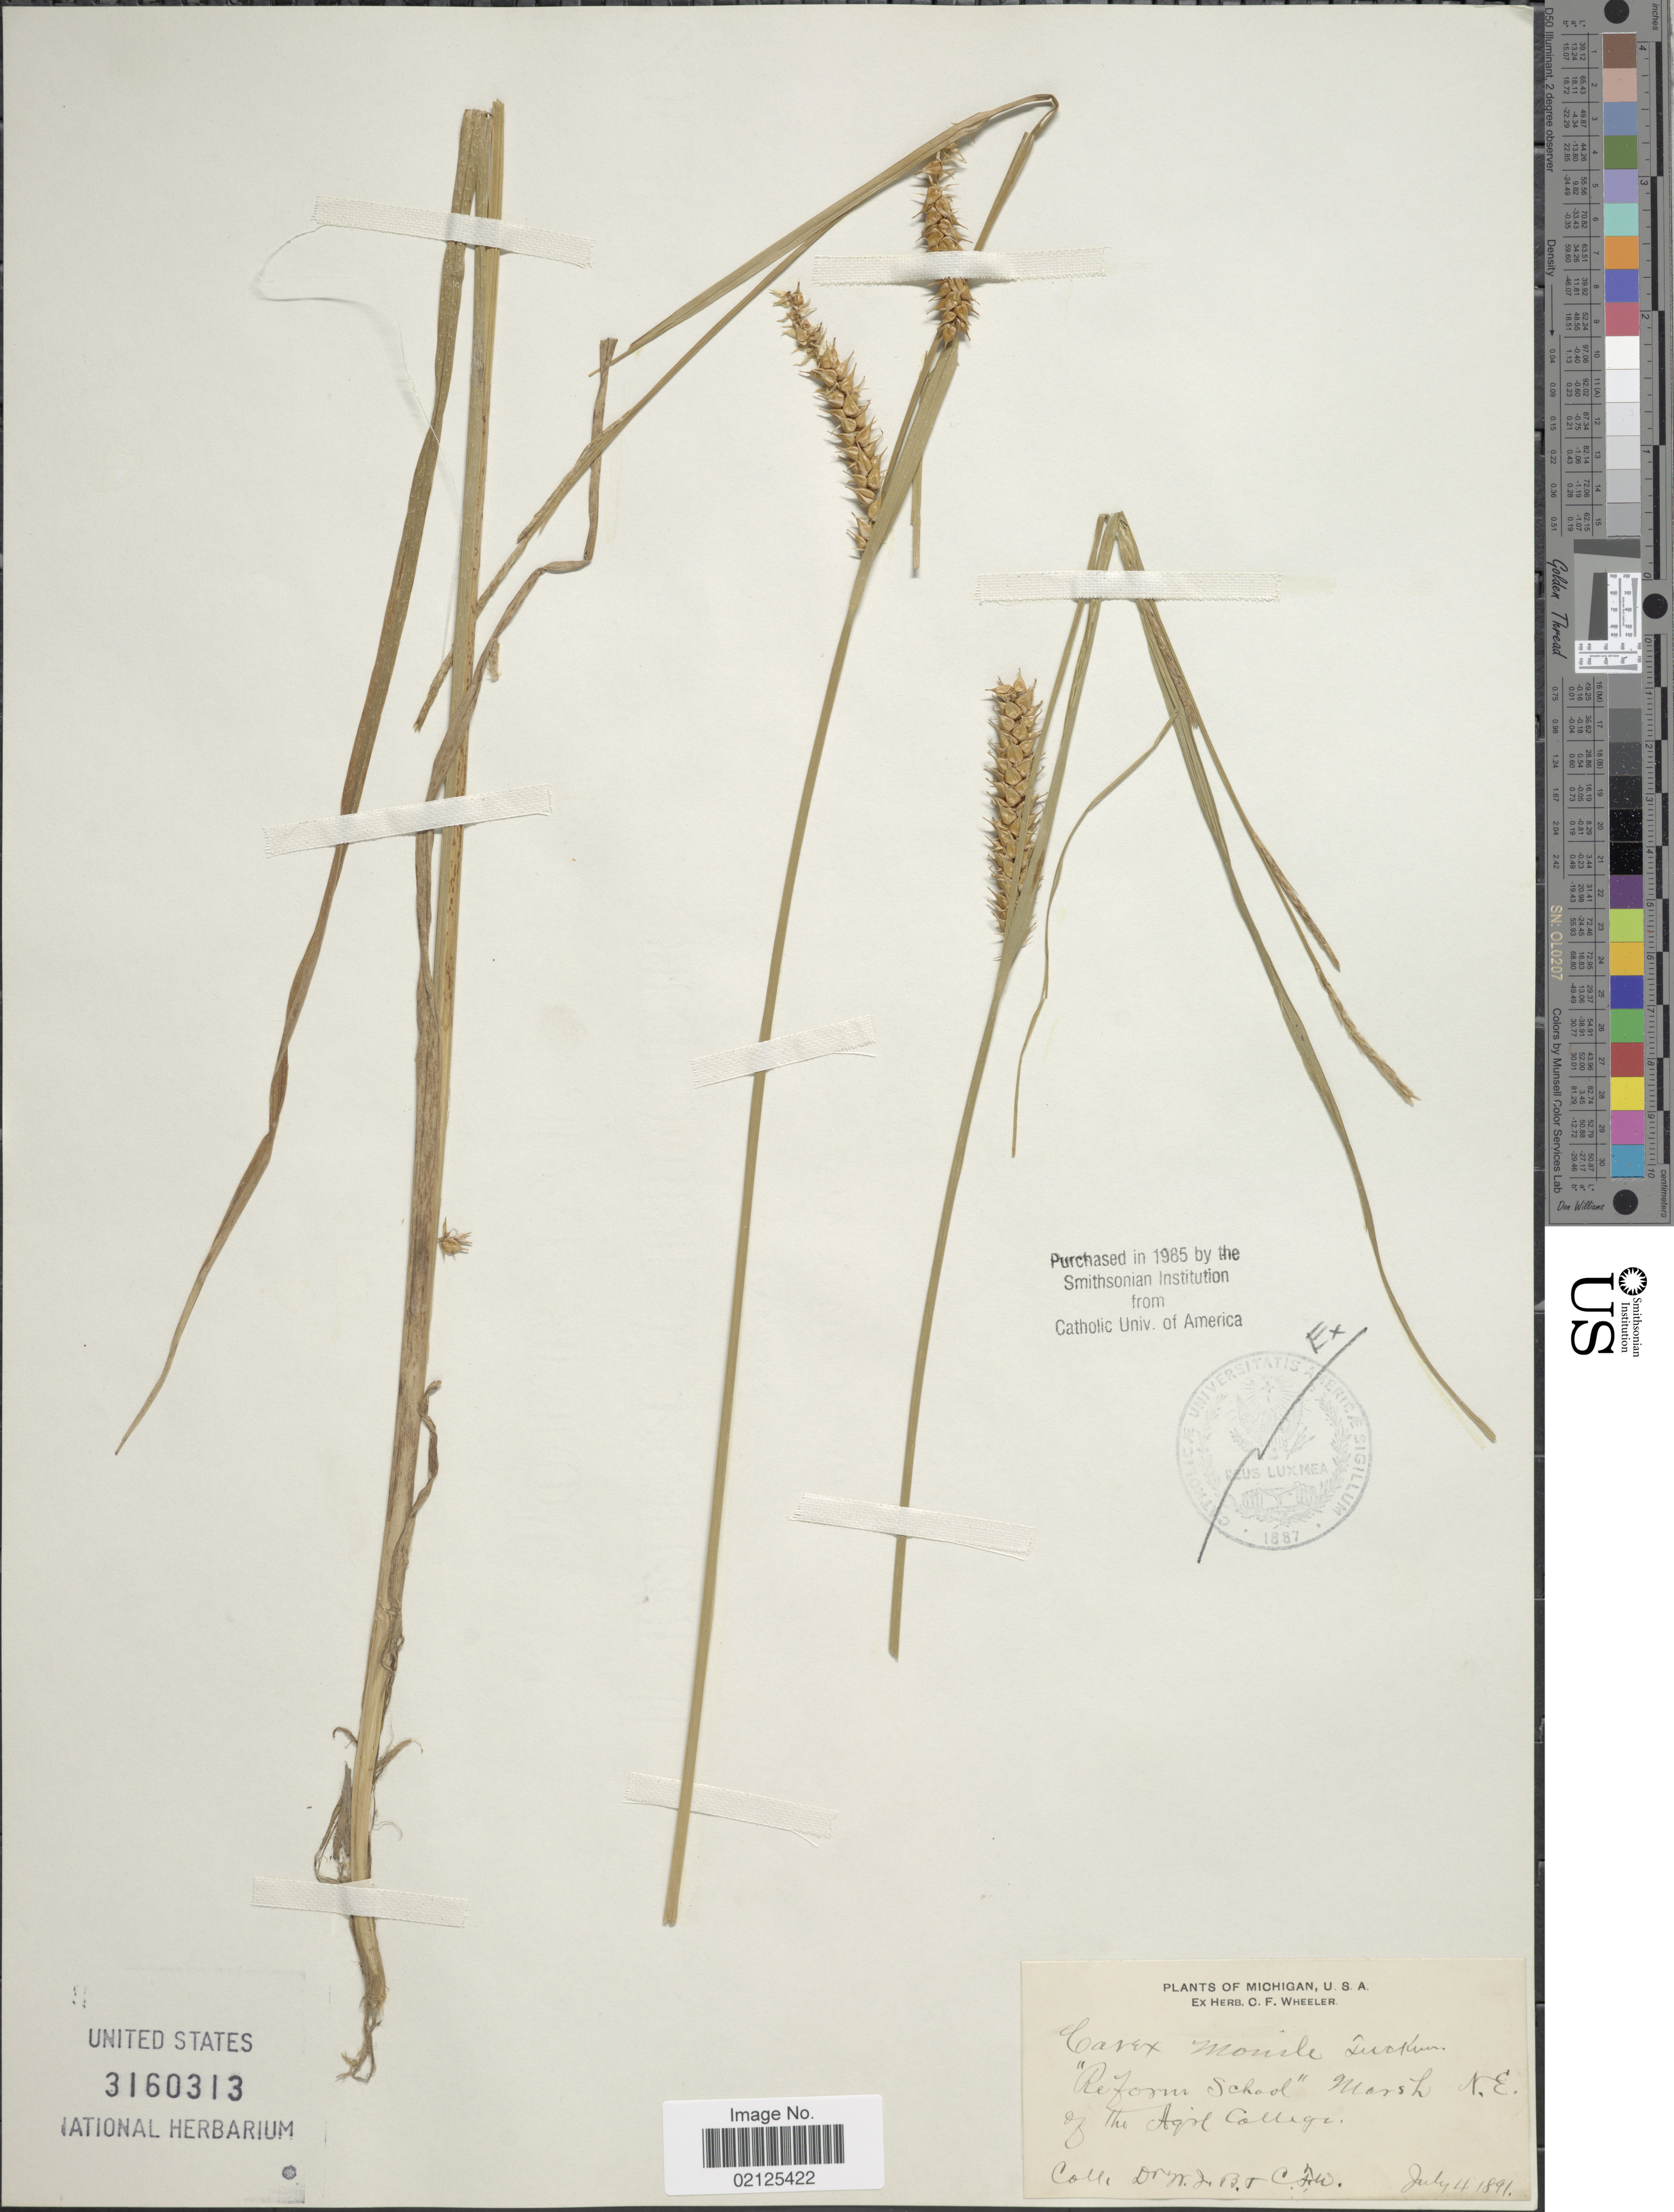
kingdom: Plantae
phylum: Tracheophyta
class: Liliopsida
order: Poales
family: Cyperaceae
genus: Carex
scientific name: Carex vesicaria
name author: L.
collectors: W.J.B. & C. Wheeler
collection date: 1891-07-04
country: United States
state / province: Michigan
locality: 'Reform School' Marsh N.E. of the Agrl. College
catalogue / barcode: US 3160313